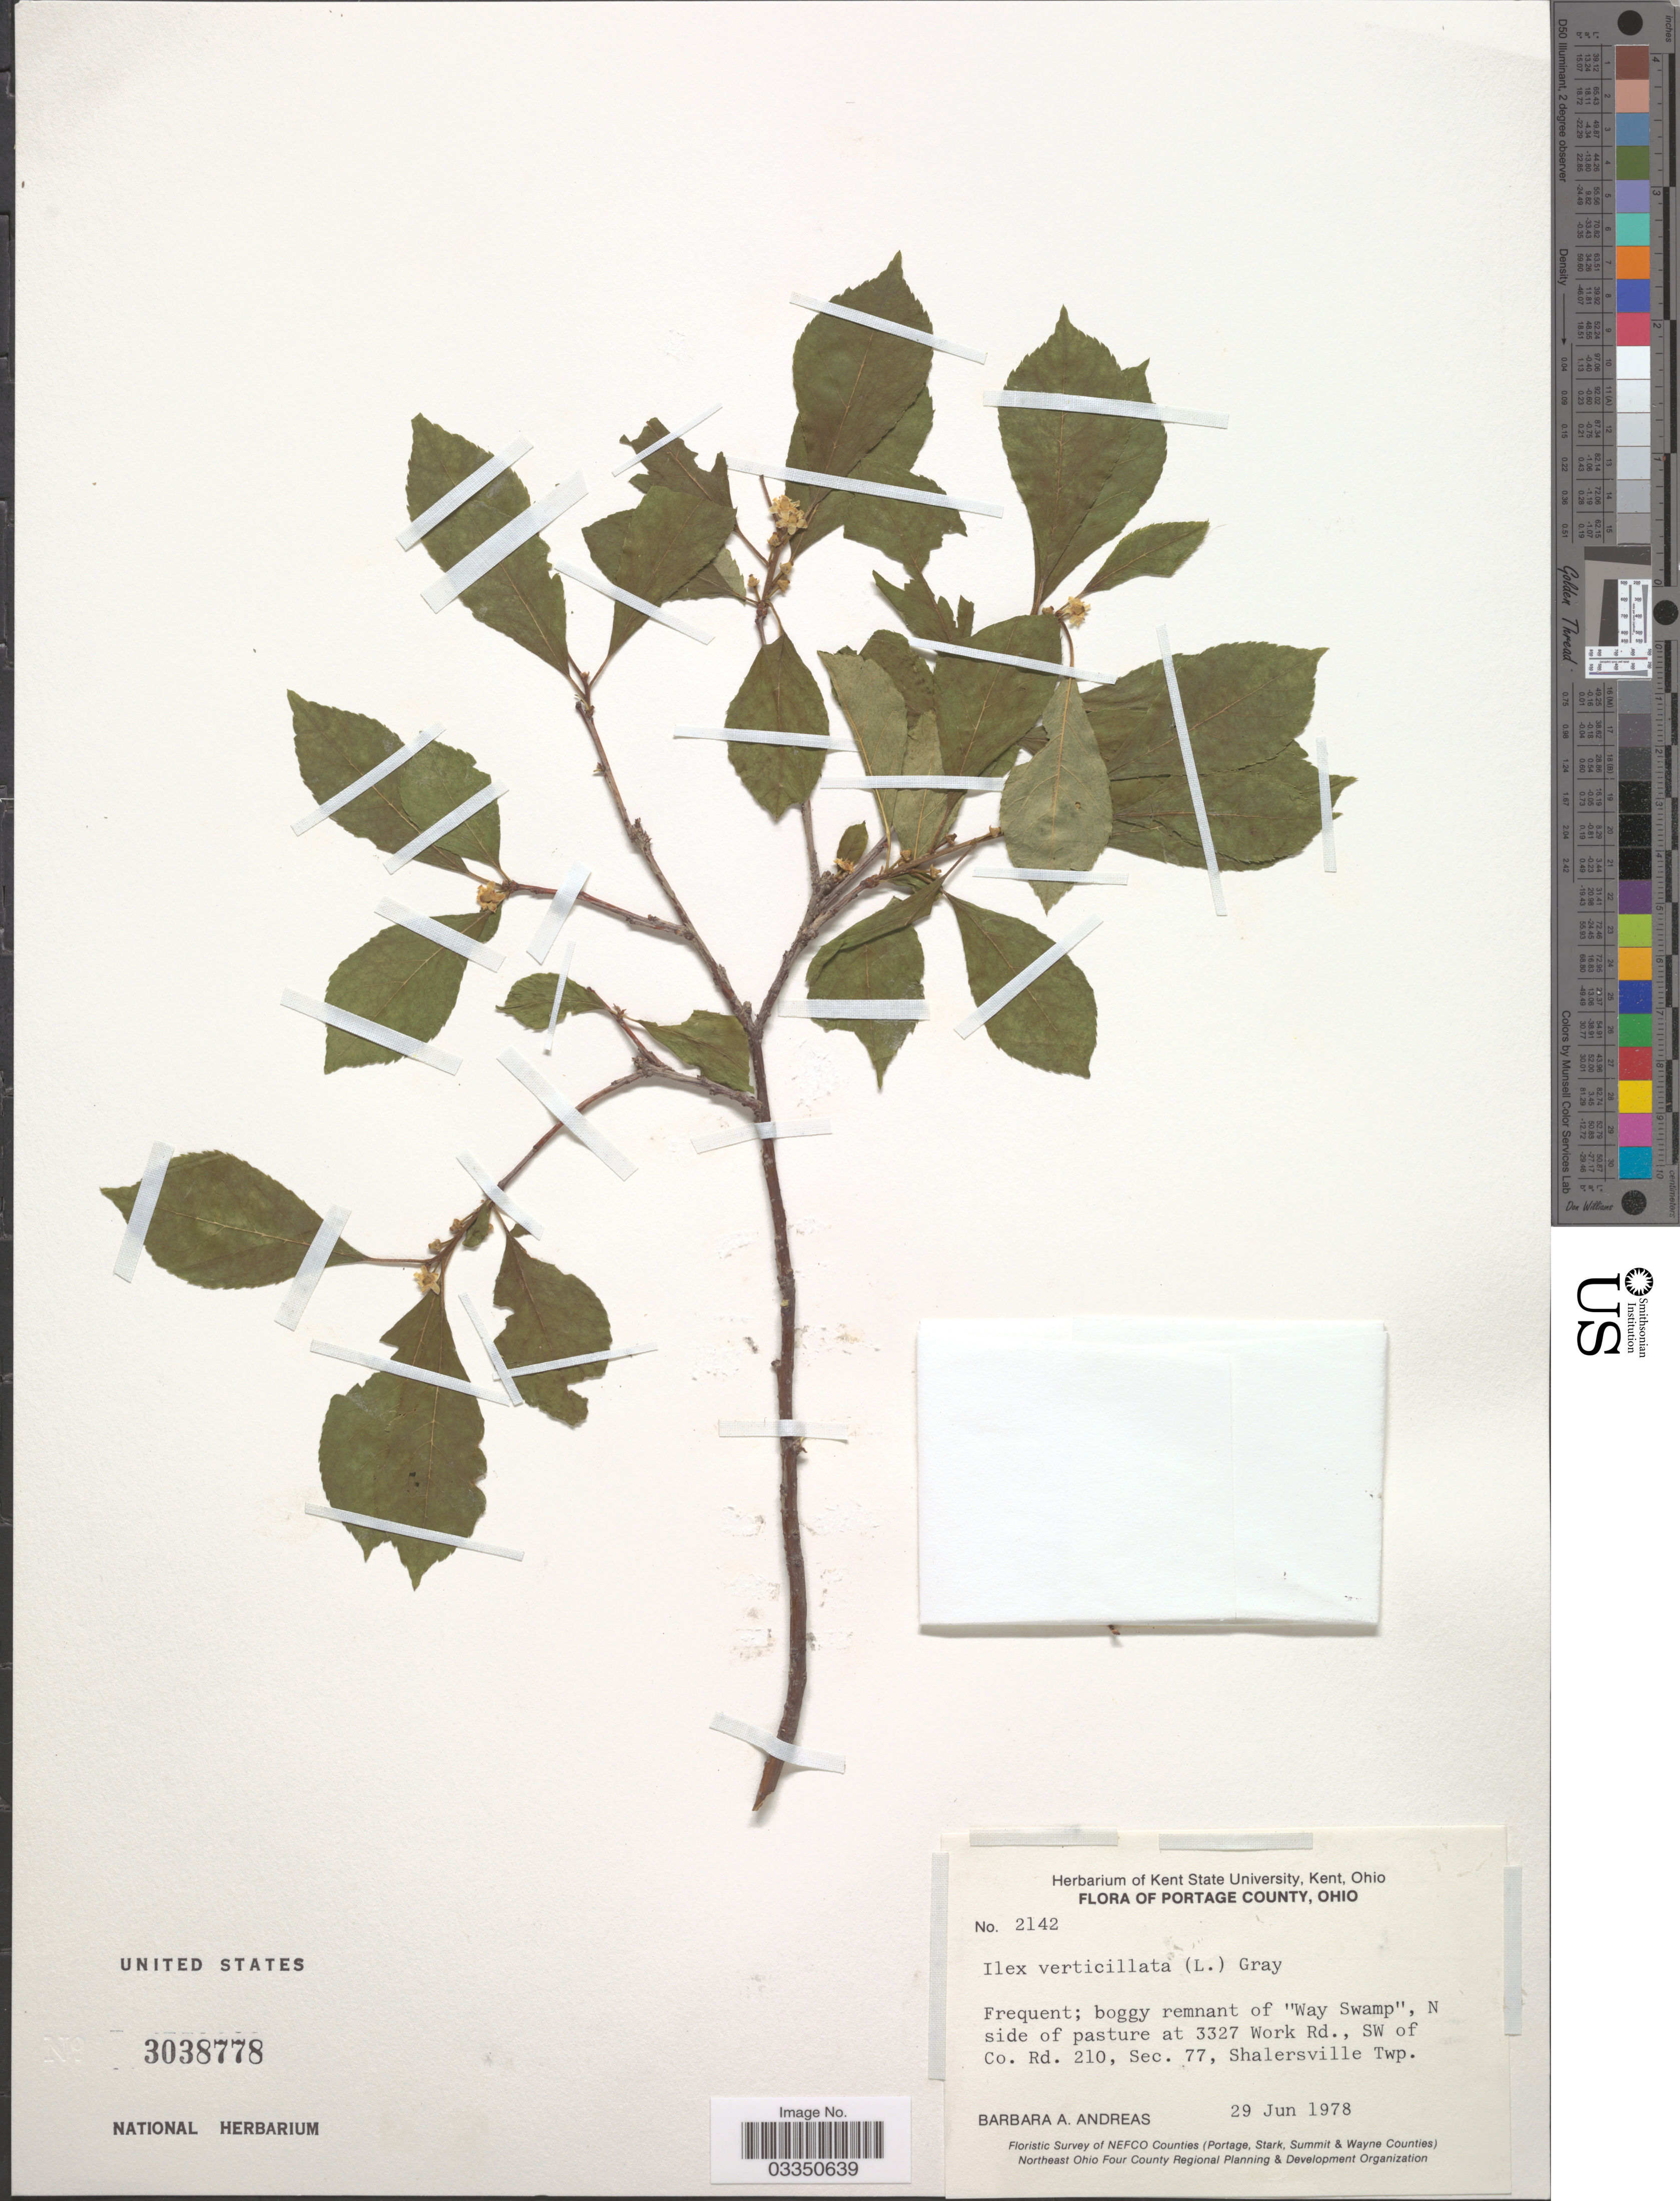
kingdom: Plantae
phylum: Tracheophyta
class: Magnoliopsida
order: Aquifoliales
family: Aquifoliaceae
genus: Ilex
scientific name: Ilex verticillata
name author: (L.) A. Gray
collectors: B. A. Andreas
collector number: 2142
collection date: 1978-06-29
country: United States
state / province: Ohio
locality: Portage County. Boggy remnant of "Way Swamp", N side of pasture at 3327 Work Rd., SW of Co. Rd. 210, Sec. 77, Shalersville Twp.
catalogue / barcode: US 3038778